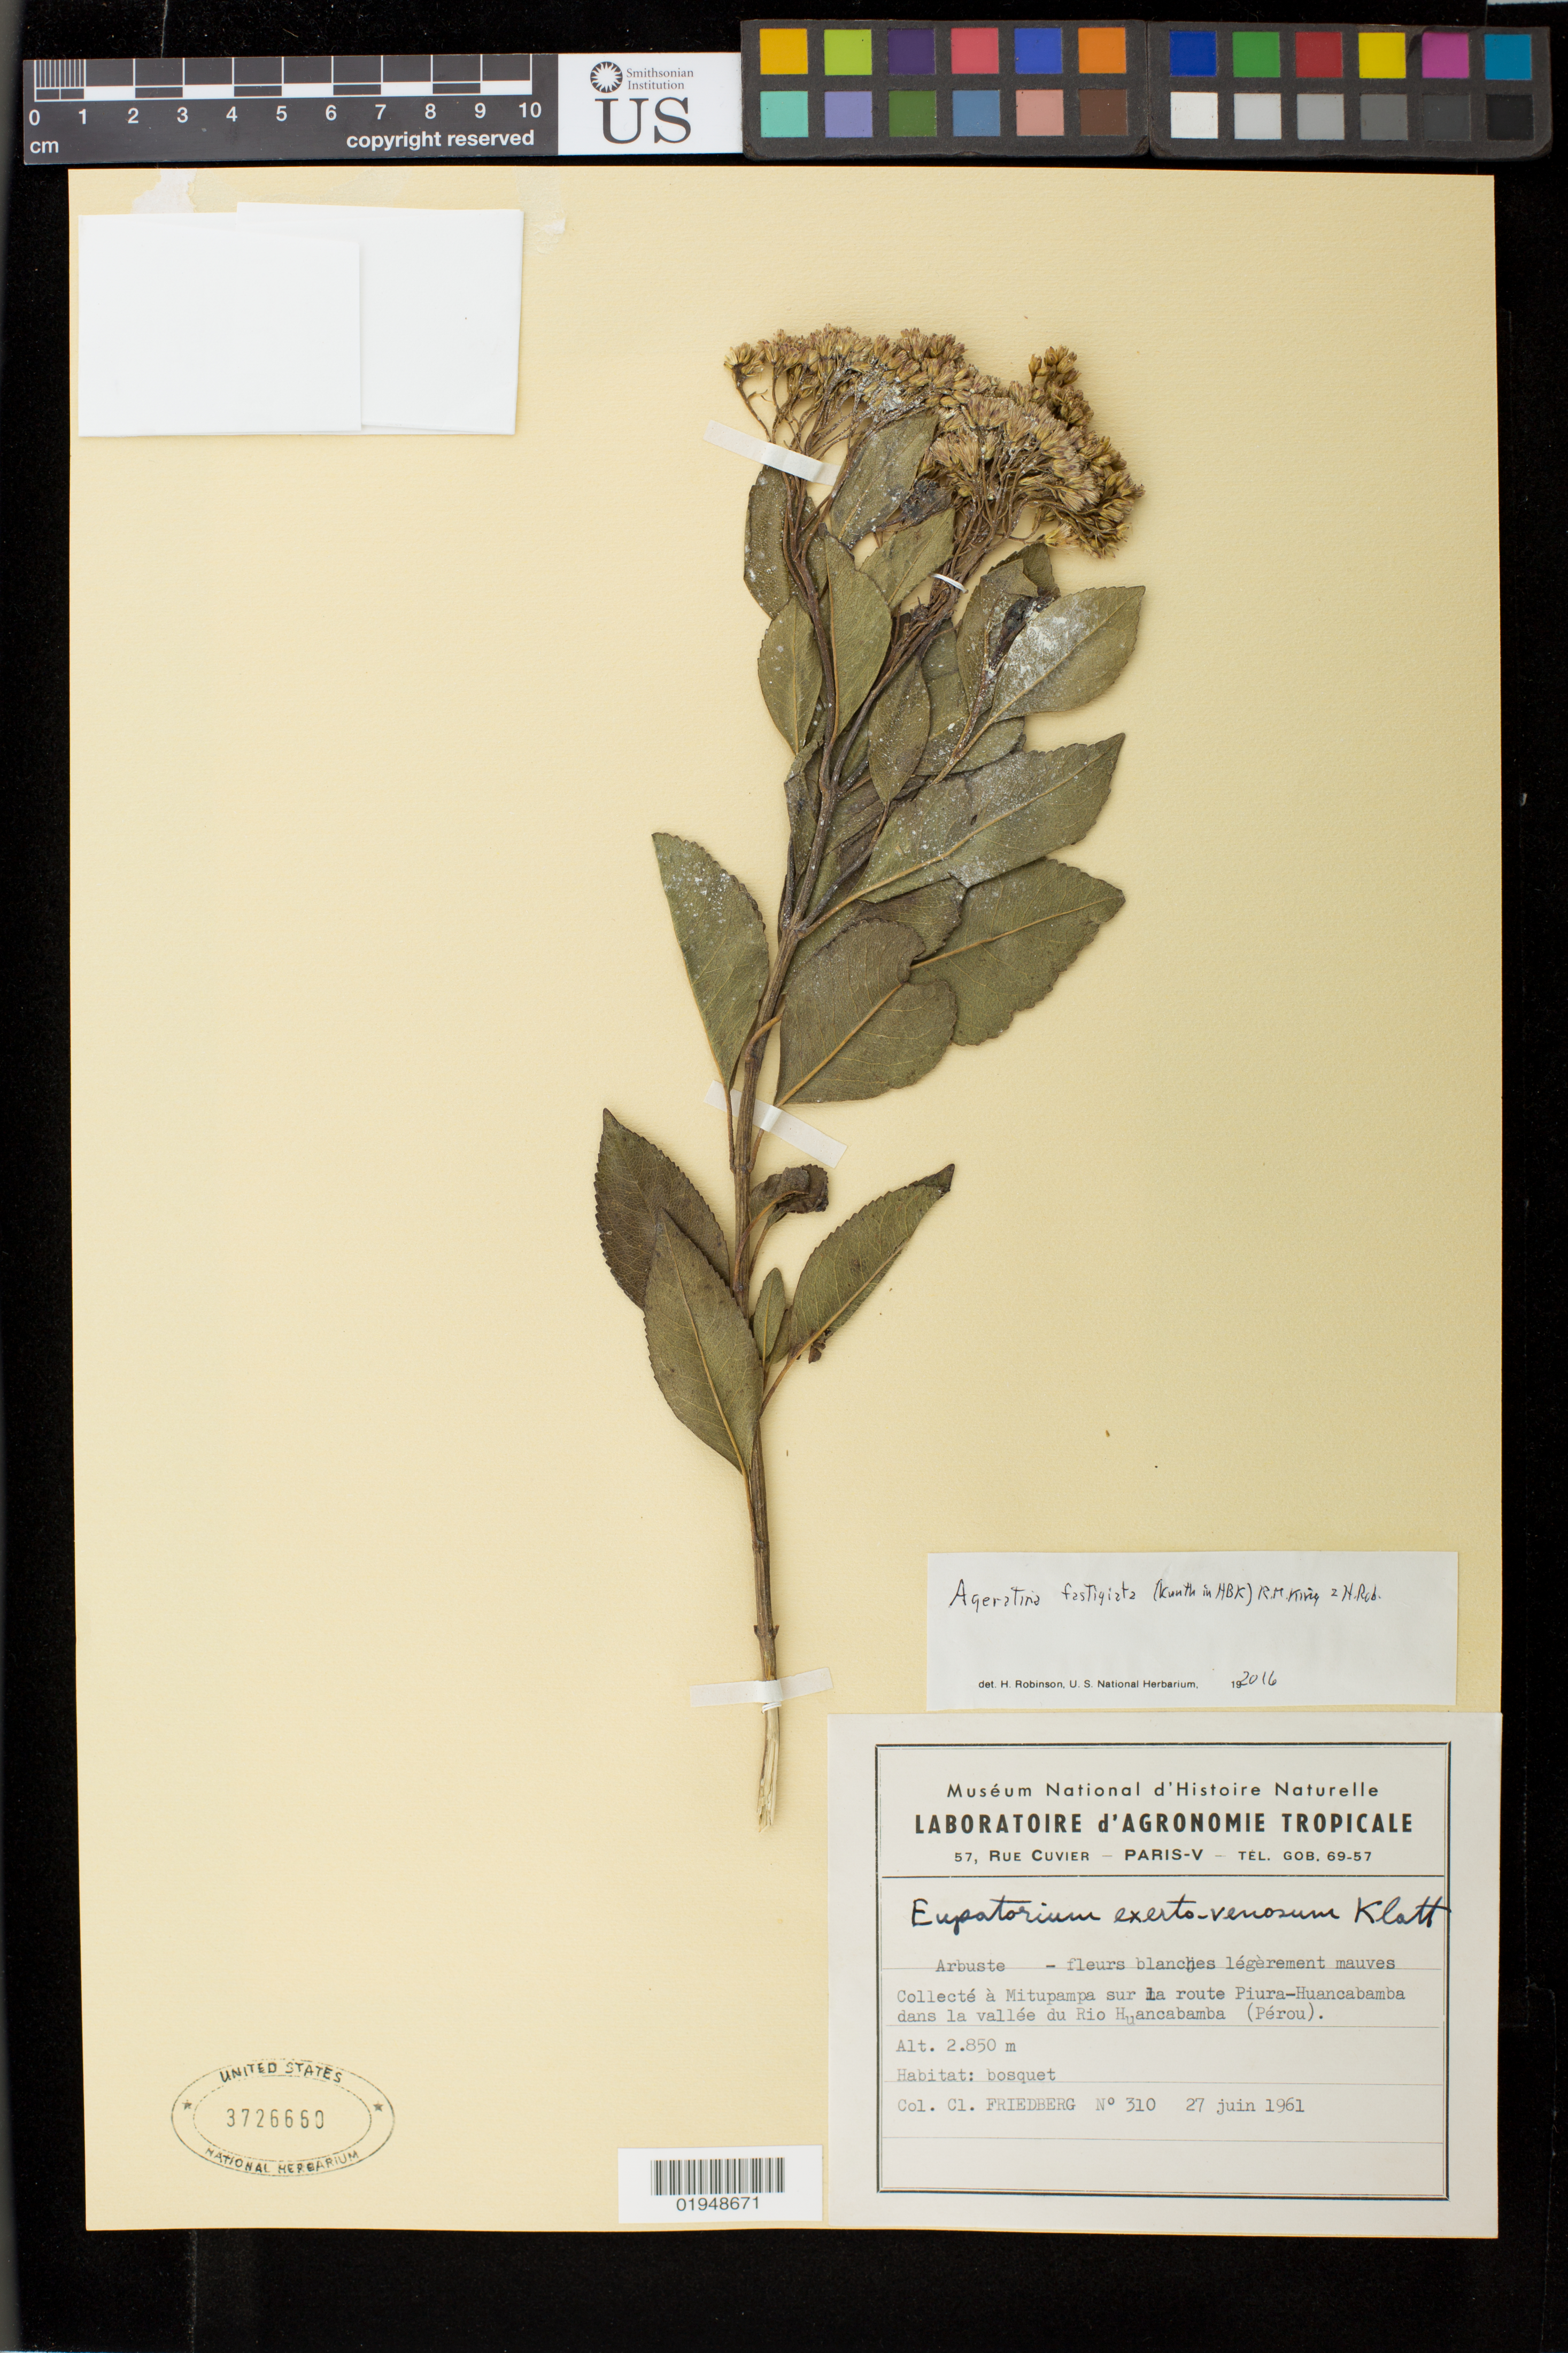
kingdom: Plantae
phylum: Tracheophyta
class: Magnoliopsida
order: Asterales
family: Asteraceae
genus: Ageratina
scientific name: Ageratina fastigiata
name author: (Kunth) R.M. King & H. Rob.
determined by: Robinson, Harold E.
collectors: C. Friedberg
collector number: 310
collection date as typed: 27 juin 1961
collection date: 1961-06-27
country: Peru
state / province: Piura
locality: Mitupampa sur la route Piura-Huancabamba dans la vallee du Rio Huancabamba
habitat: bosquet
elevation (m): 2850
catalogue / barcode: US 3726660